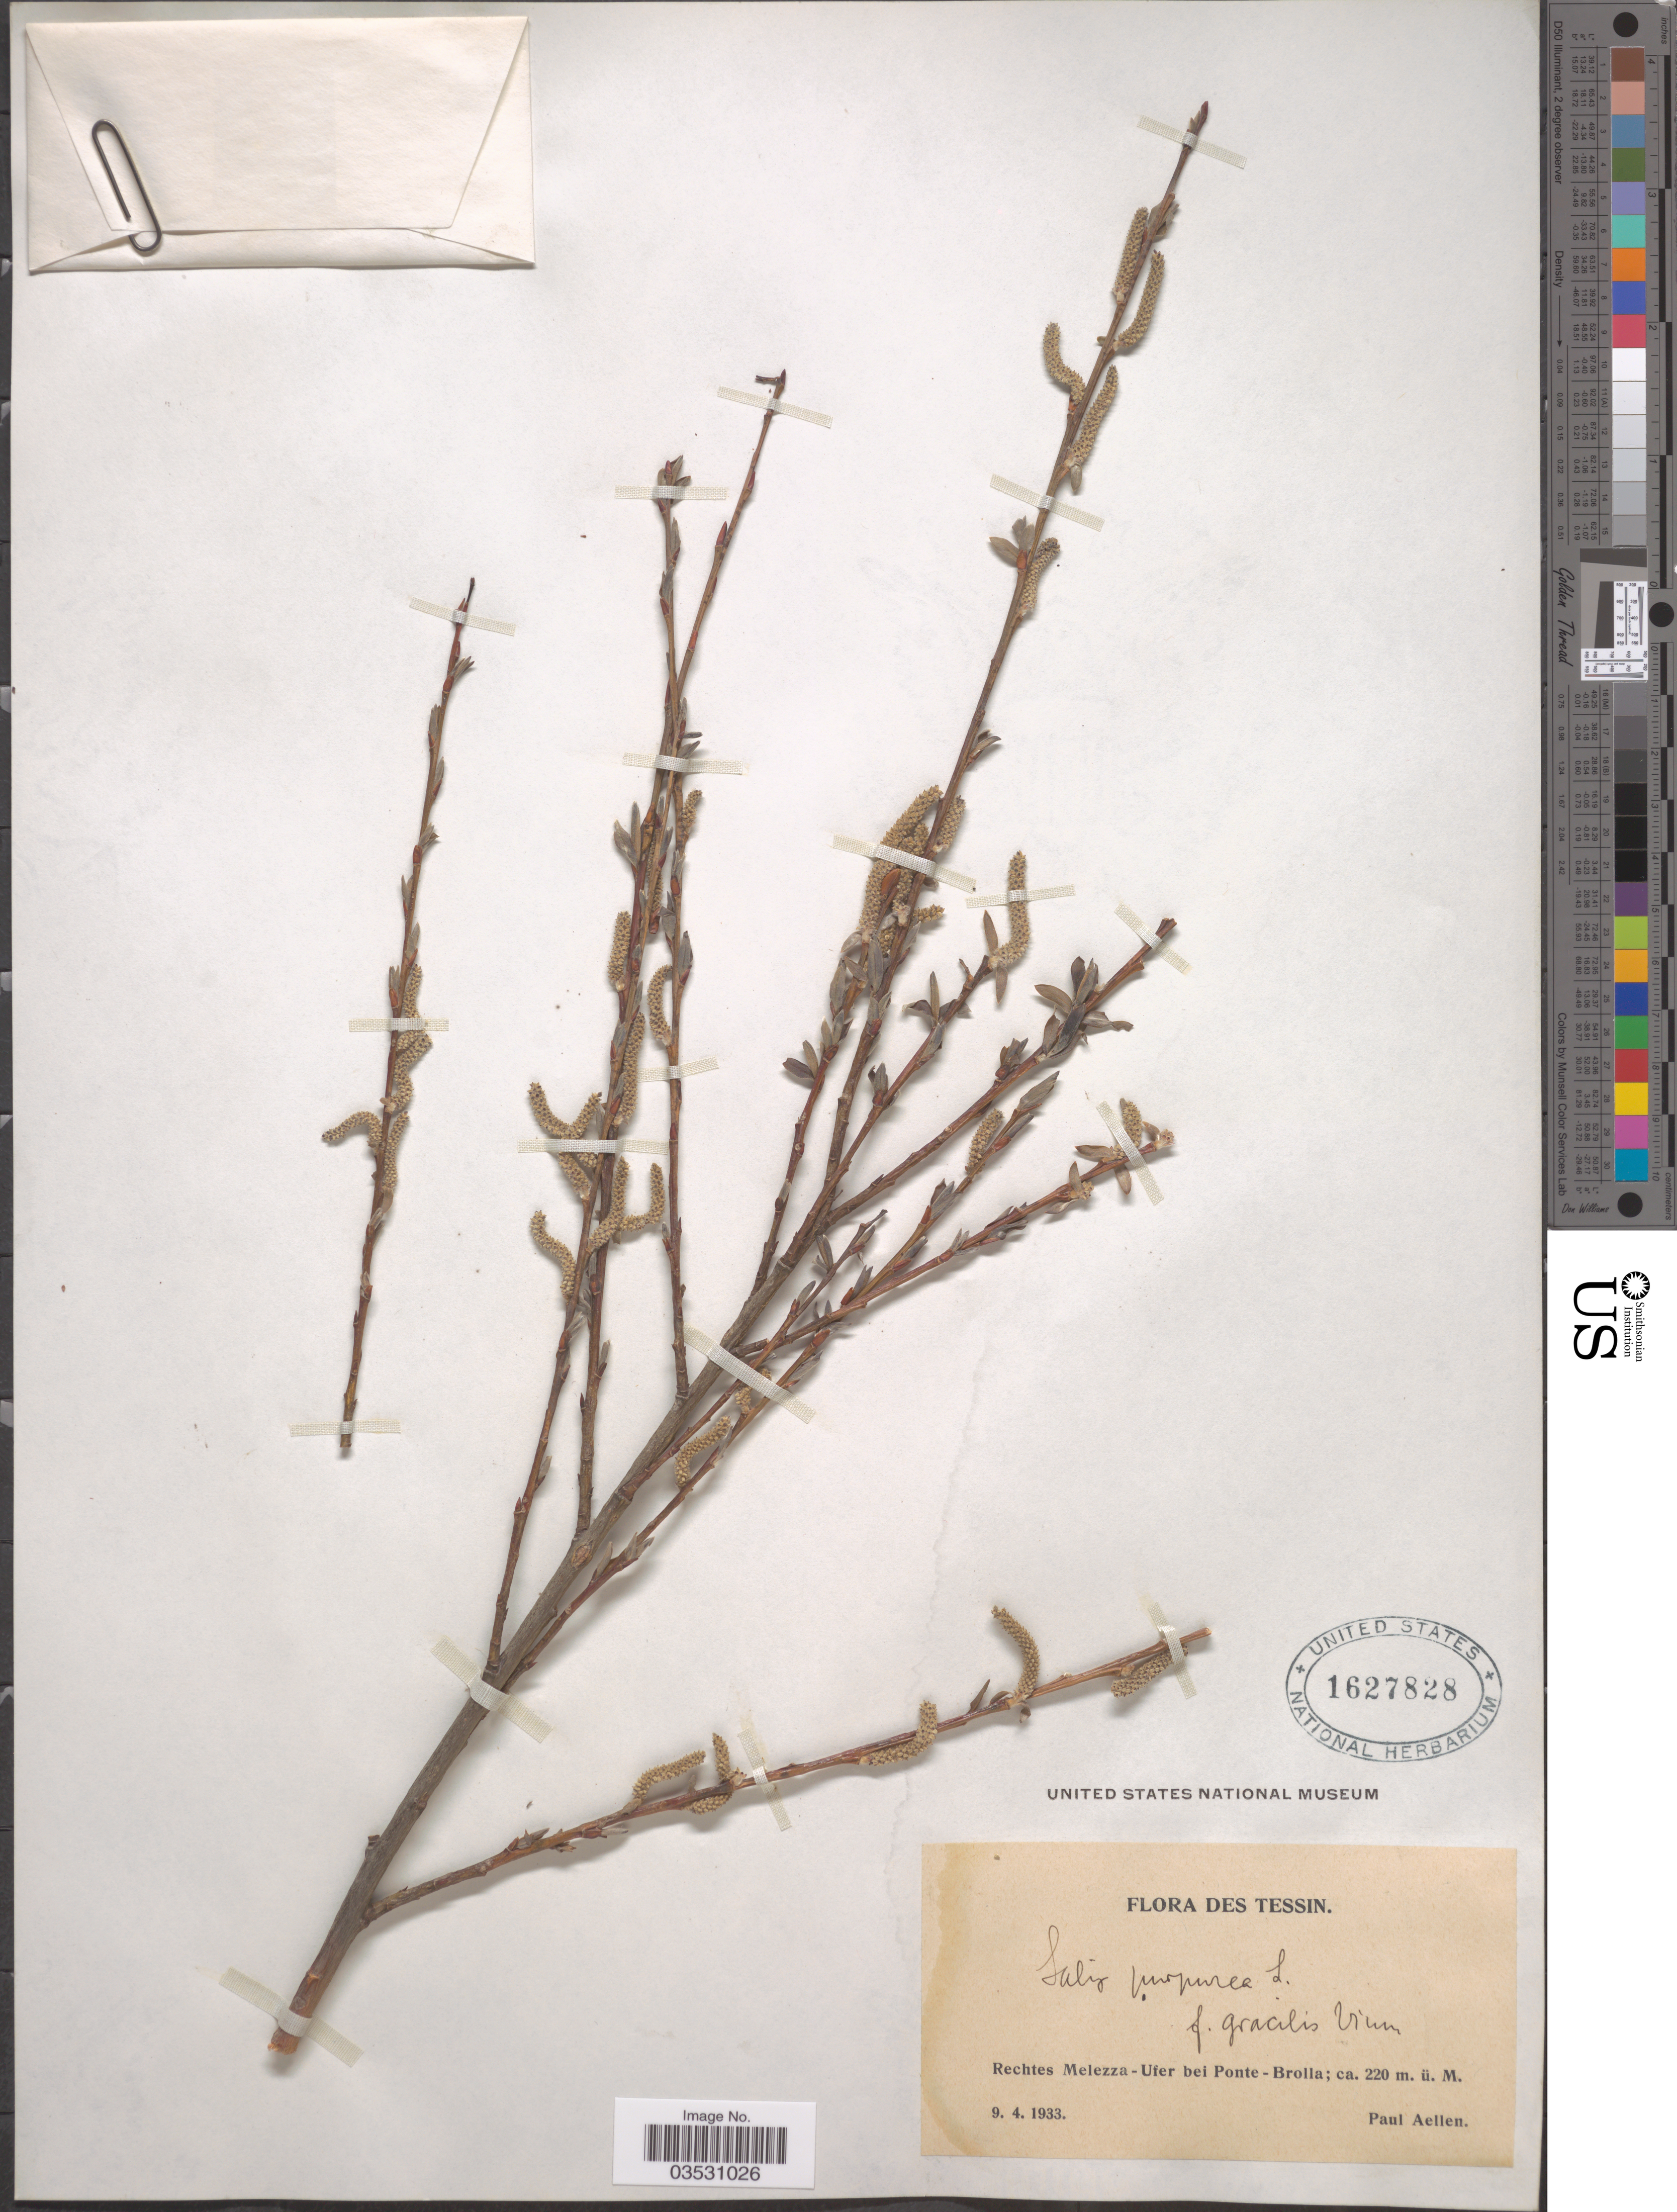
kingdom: Plantae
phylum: Tracheophyta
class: Magnoliopsida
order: Malpighiales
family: Salicaceae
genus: Salix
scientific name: Salix purpurea f. gracilis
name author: Wimm.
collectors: P. Aellen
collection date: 1933-04-09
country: Switzerland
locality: Des Tessin. Rechtes Melezza - Ufer bei Ponte- Brolla.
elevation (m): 220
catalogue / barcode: US 1627828